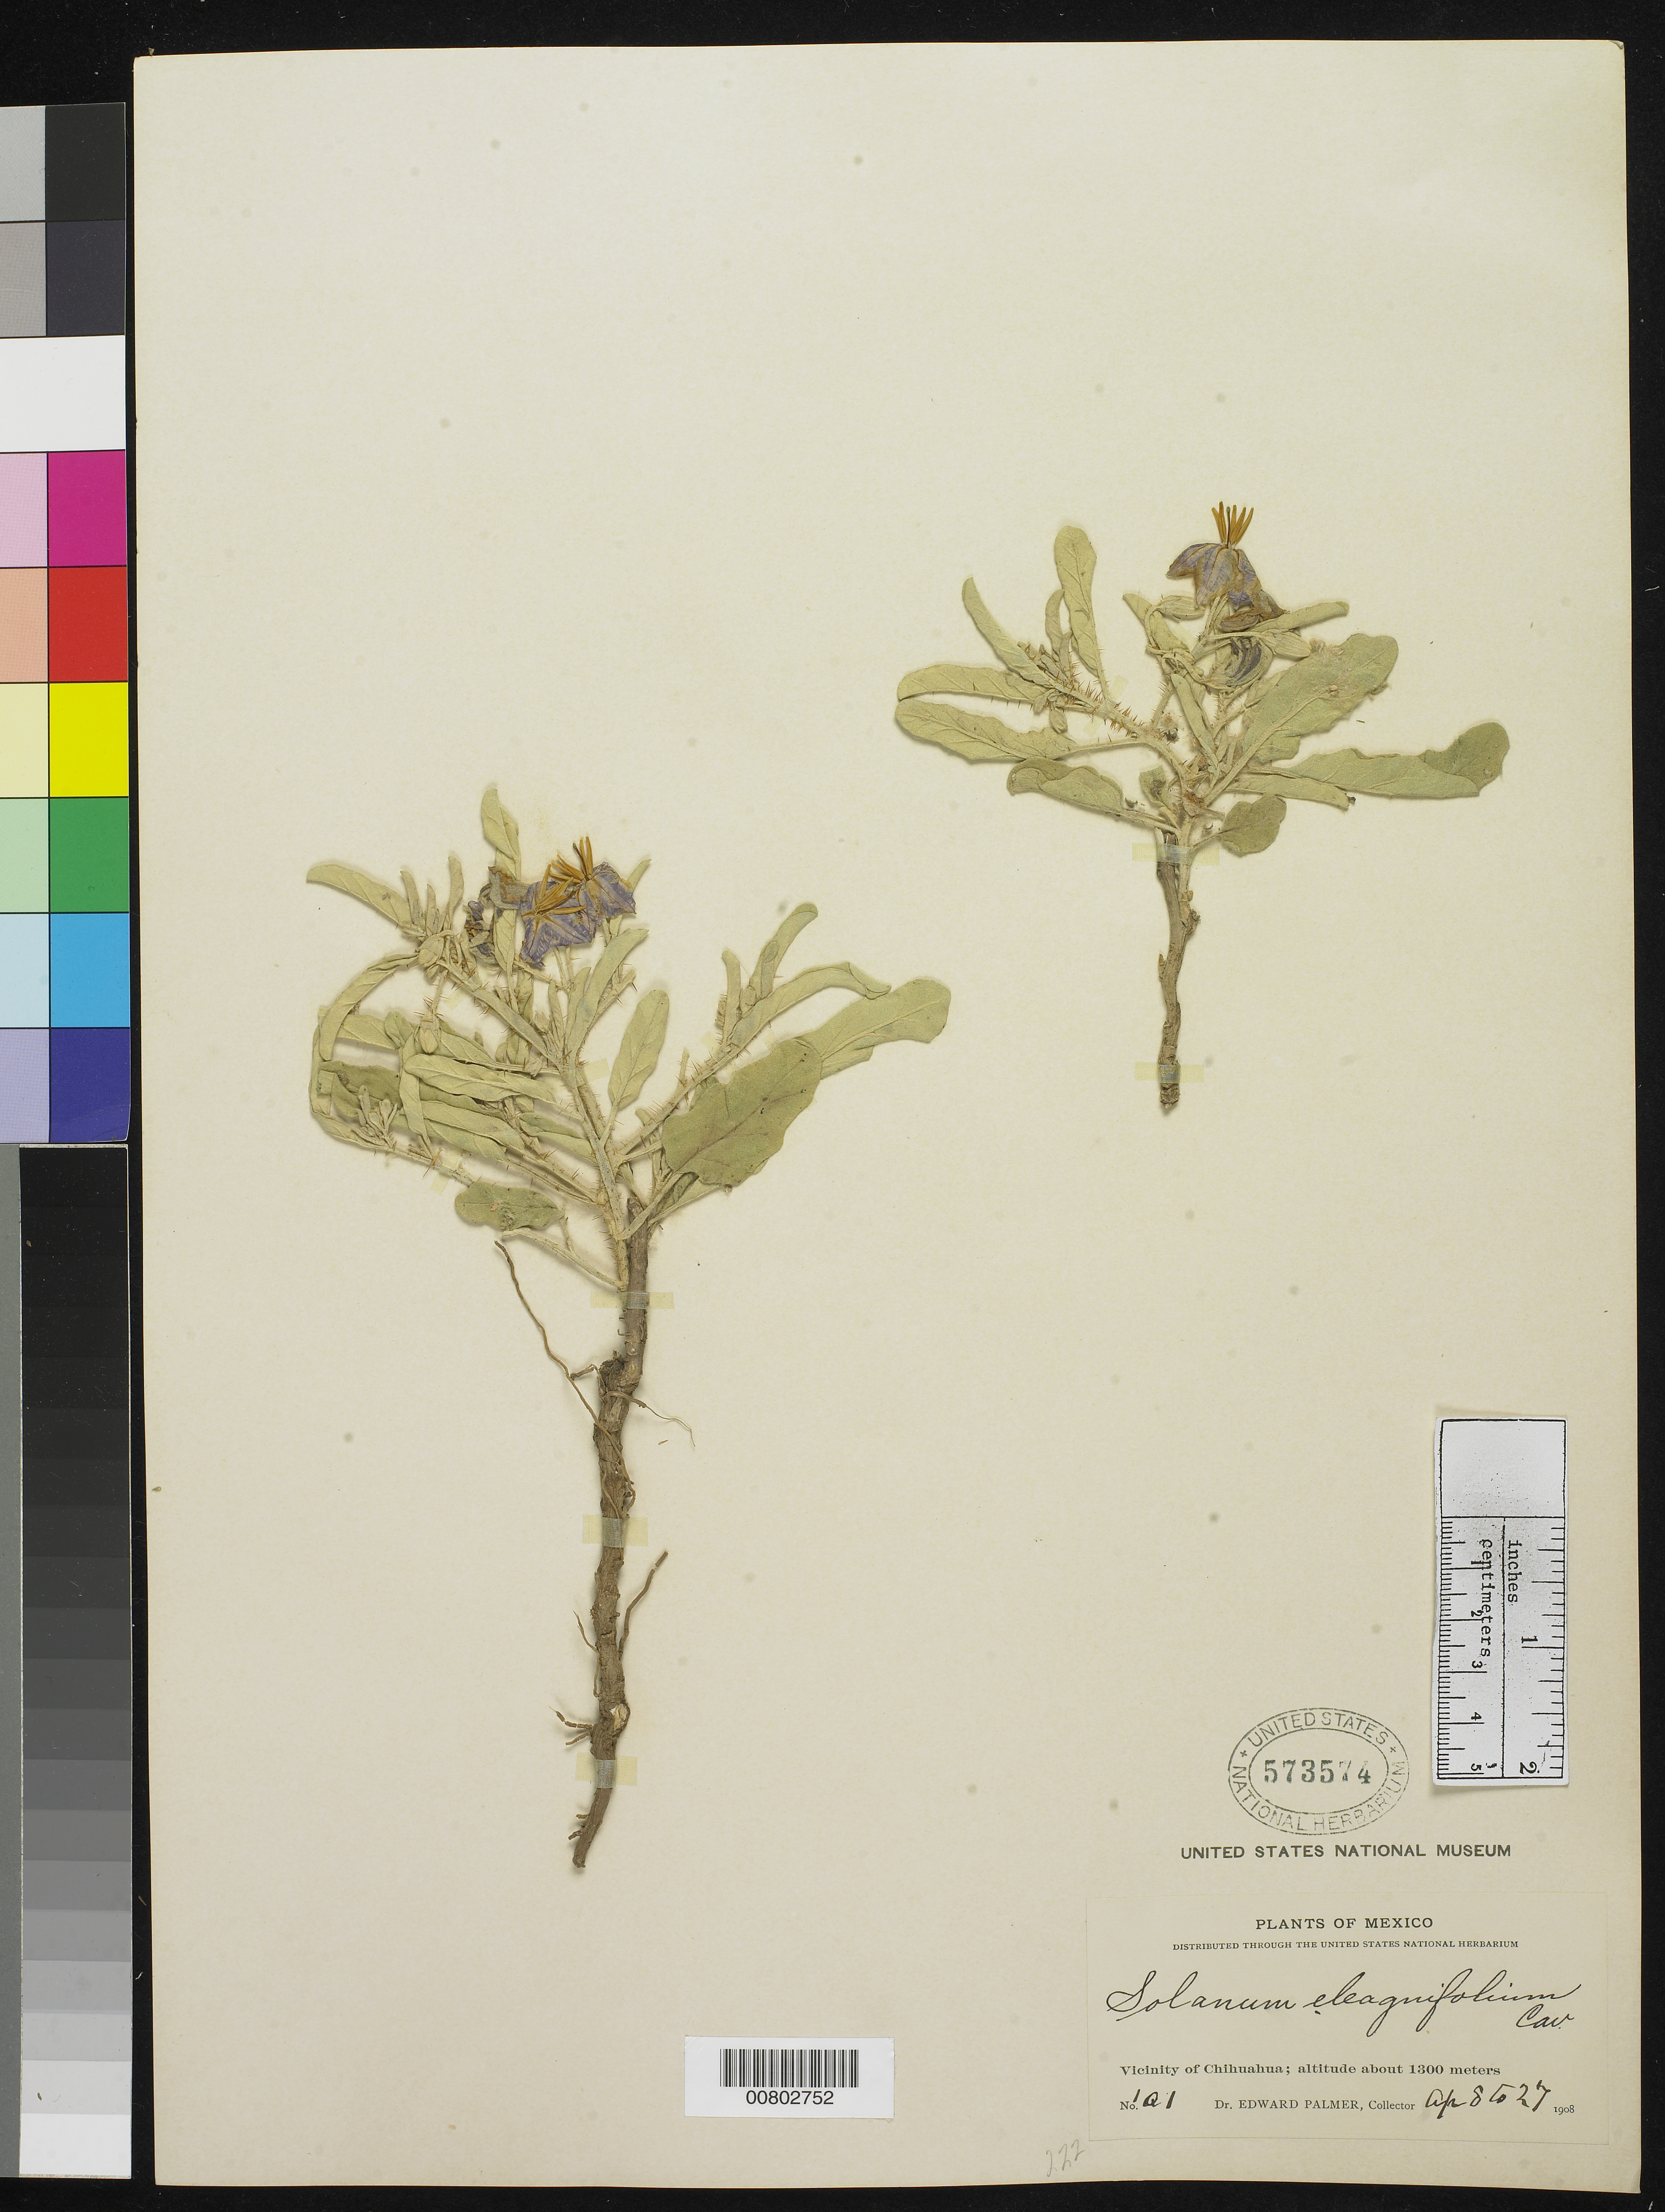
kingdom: Plantae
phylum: Tracheophyta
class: Magnoliopsida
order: Solanales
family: Solanaceae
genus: Solanum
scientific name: Solanum elaeagnifolium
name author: Cav.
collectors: E. Palmer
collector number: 101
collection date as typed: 08 Apr 1908 to 27 Apr 1908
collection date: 1908-04-08/1908-04-27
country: Mexico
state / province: Chihuahua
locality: Vicinity of Chihuahua.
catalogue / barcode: US 573574